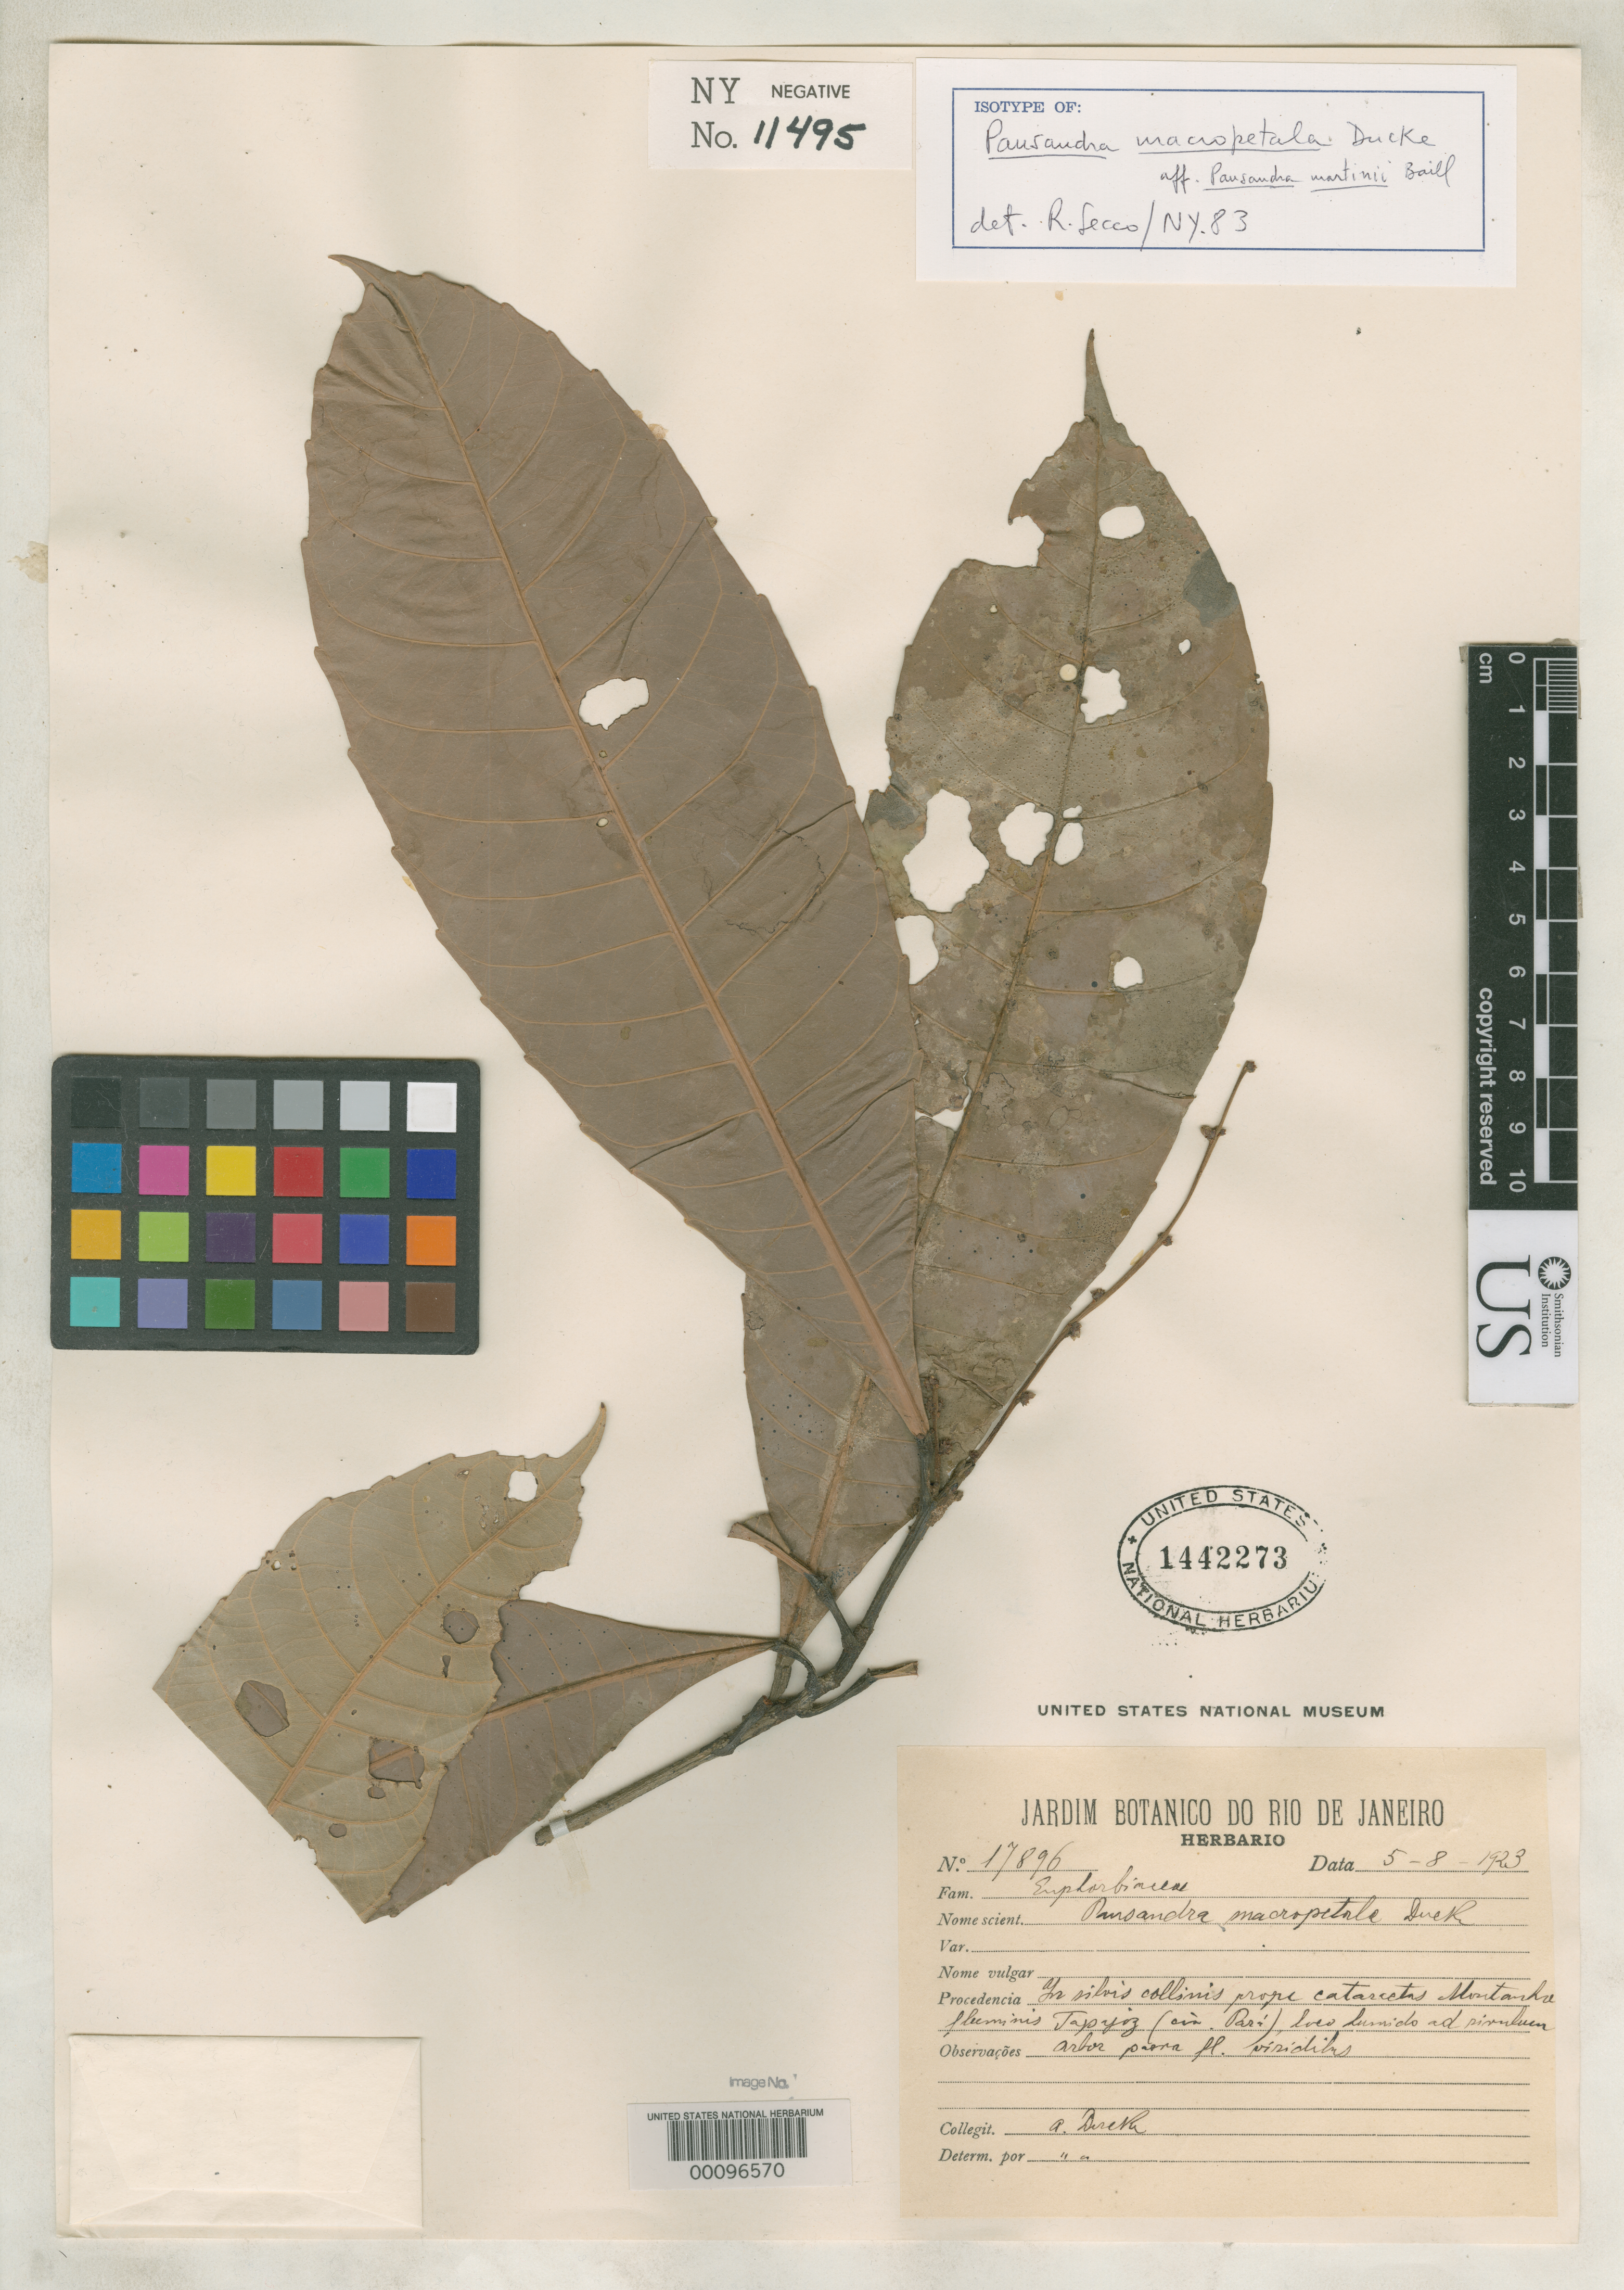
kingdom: Plantae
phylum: Tracheophyta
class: Magnoliopsida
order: Malpighiales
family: Euphorbiaceae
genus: Pausandra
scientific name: Pausandra macropetala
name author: Ducke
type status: Isotype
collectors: A. Ducke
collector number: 17896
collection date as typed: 1923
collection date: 1923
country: Brazil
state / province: Pará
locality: Rio Tapajoz.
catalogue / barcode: US 1442273